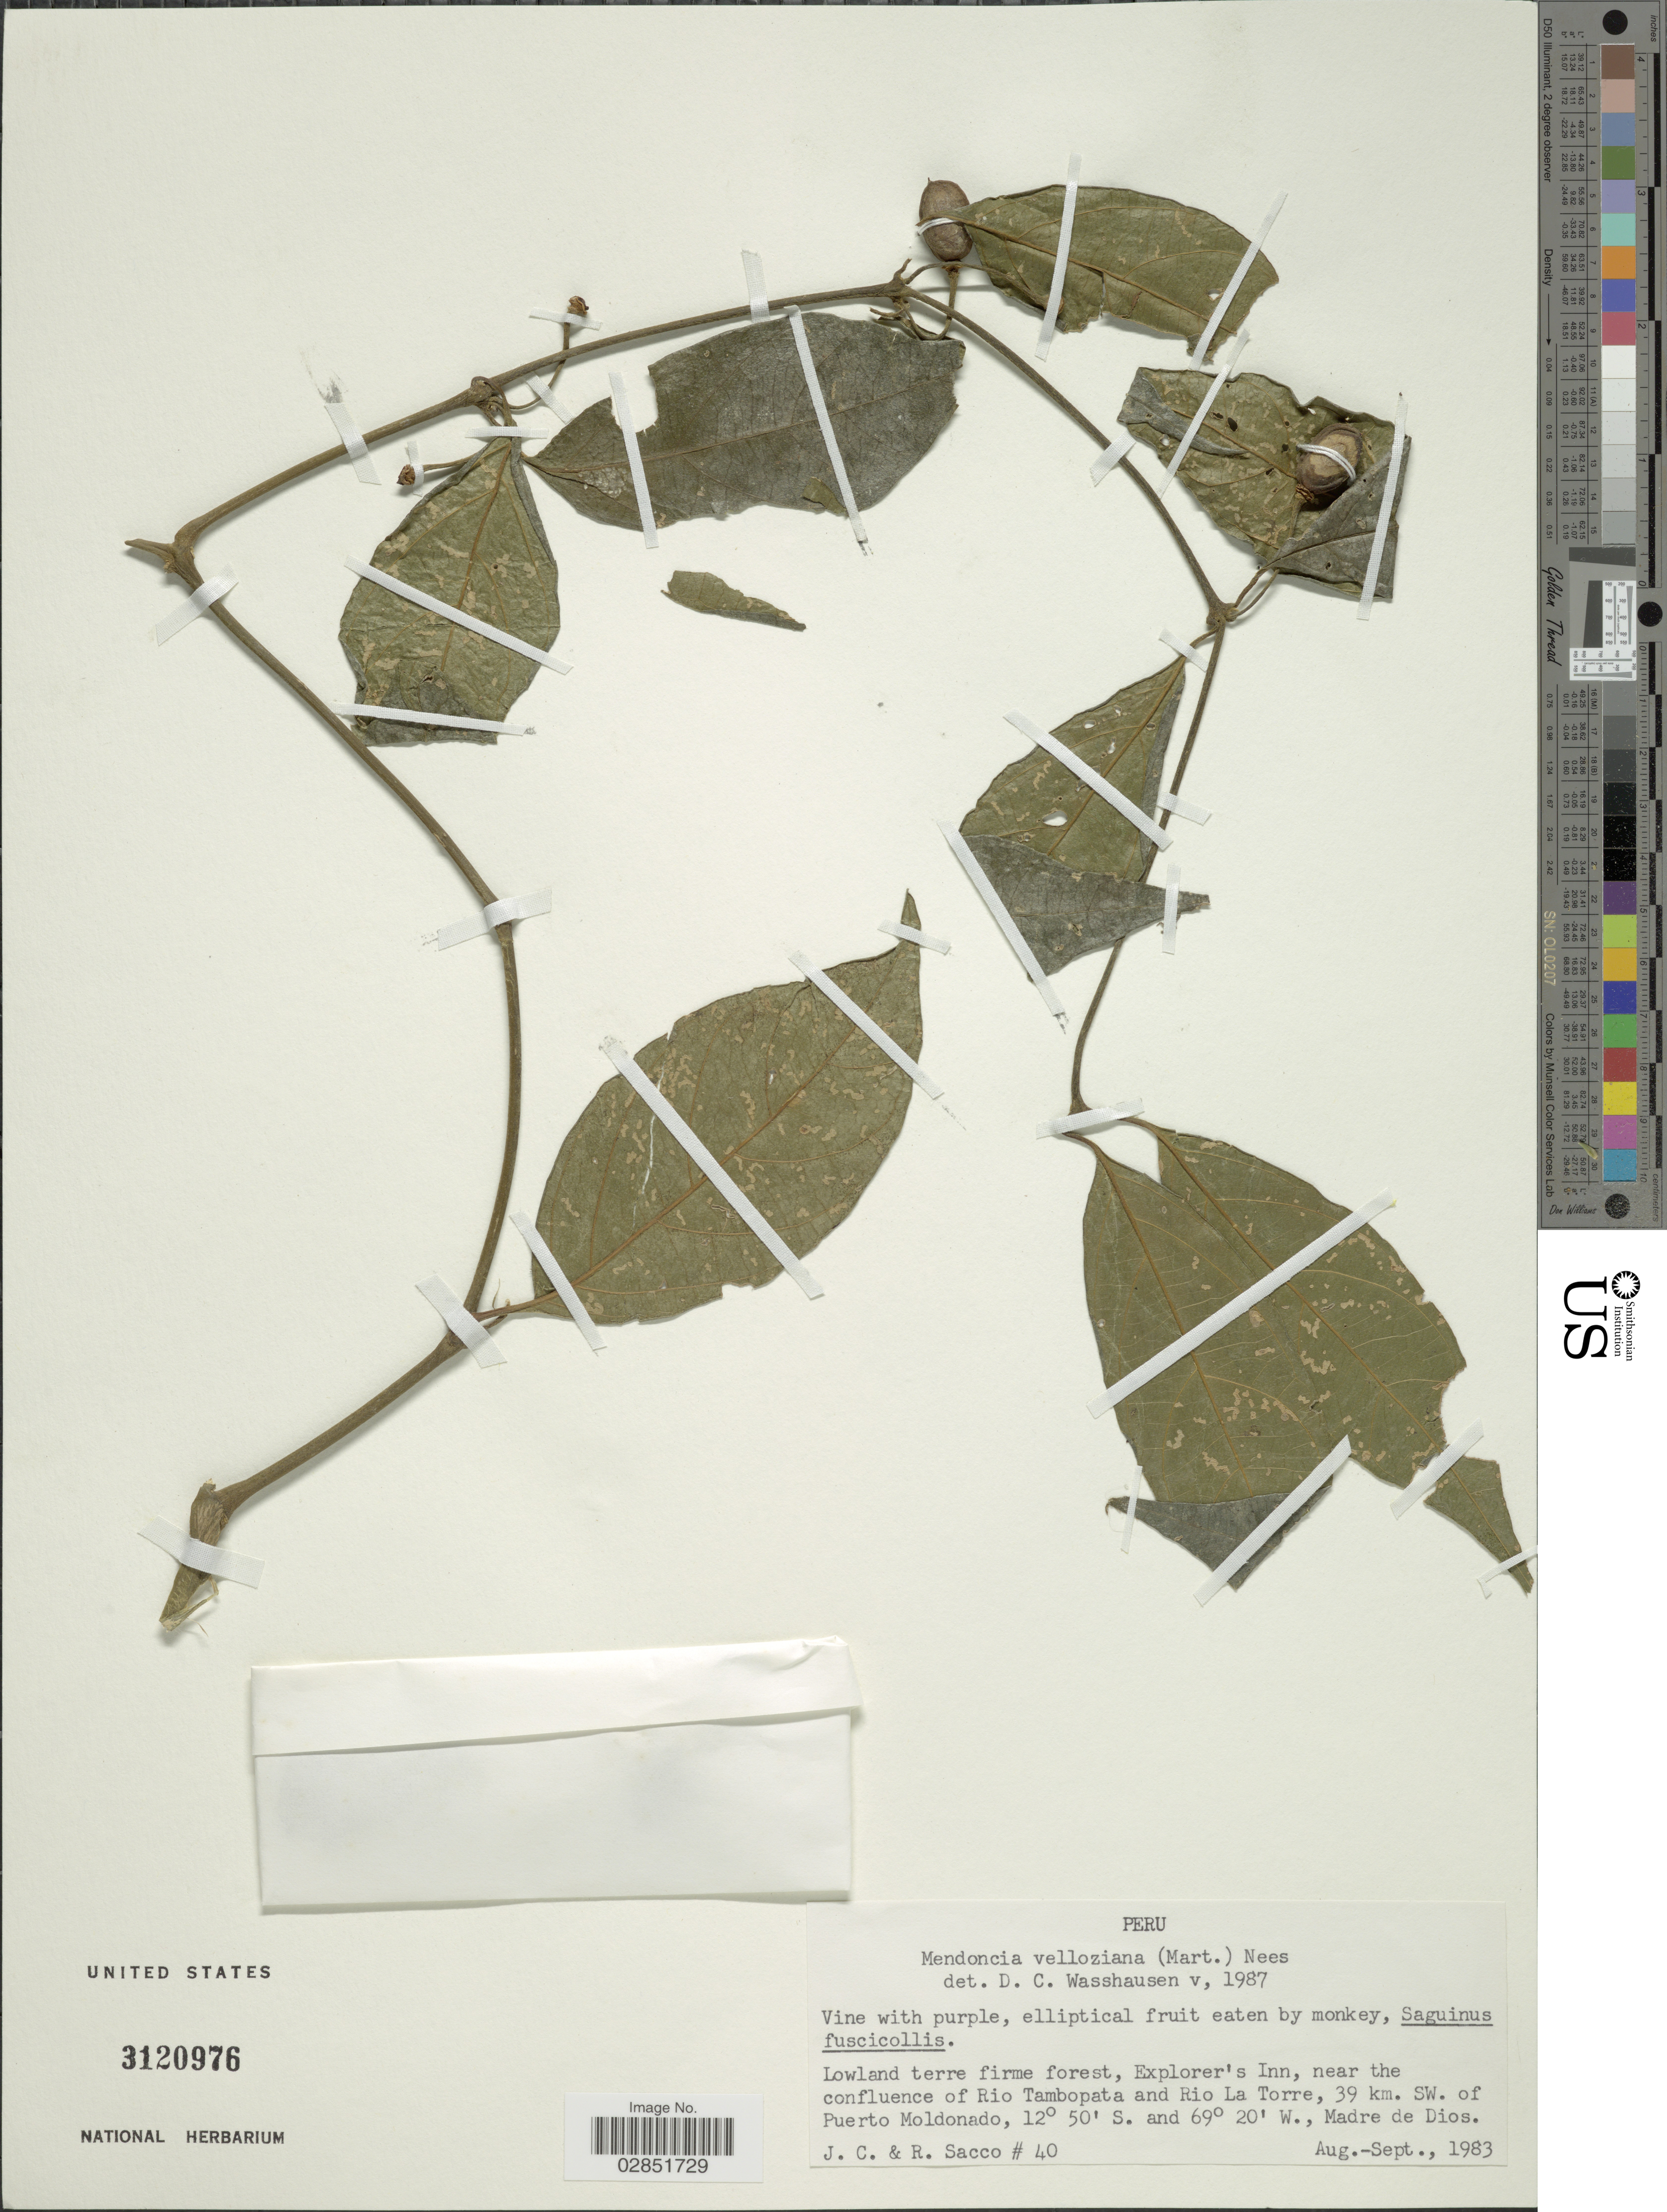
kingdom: Plantae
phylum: Tracheophyta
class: Magnoliopsida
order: Lamiales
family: Acanthaceae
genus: Mendoncia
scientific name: Mendoncia sp.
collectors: J. C. Sacco & R. Sacco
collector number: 40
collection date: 1983-08/1983-09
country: Peru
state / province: Madre de Dios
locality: Lowland terre firme forest, Explorer's Inn, near the confluence of Rio Tambopata and Rio La Torre, 39 km. SW. of Puerto Moldonado.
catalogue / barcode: US 3120976